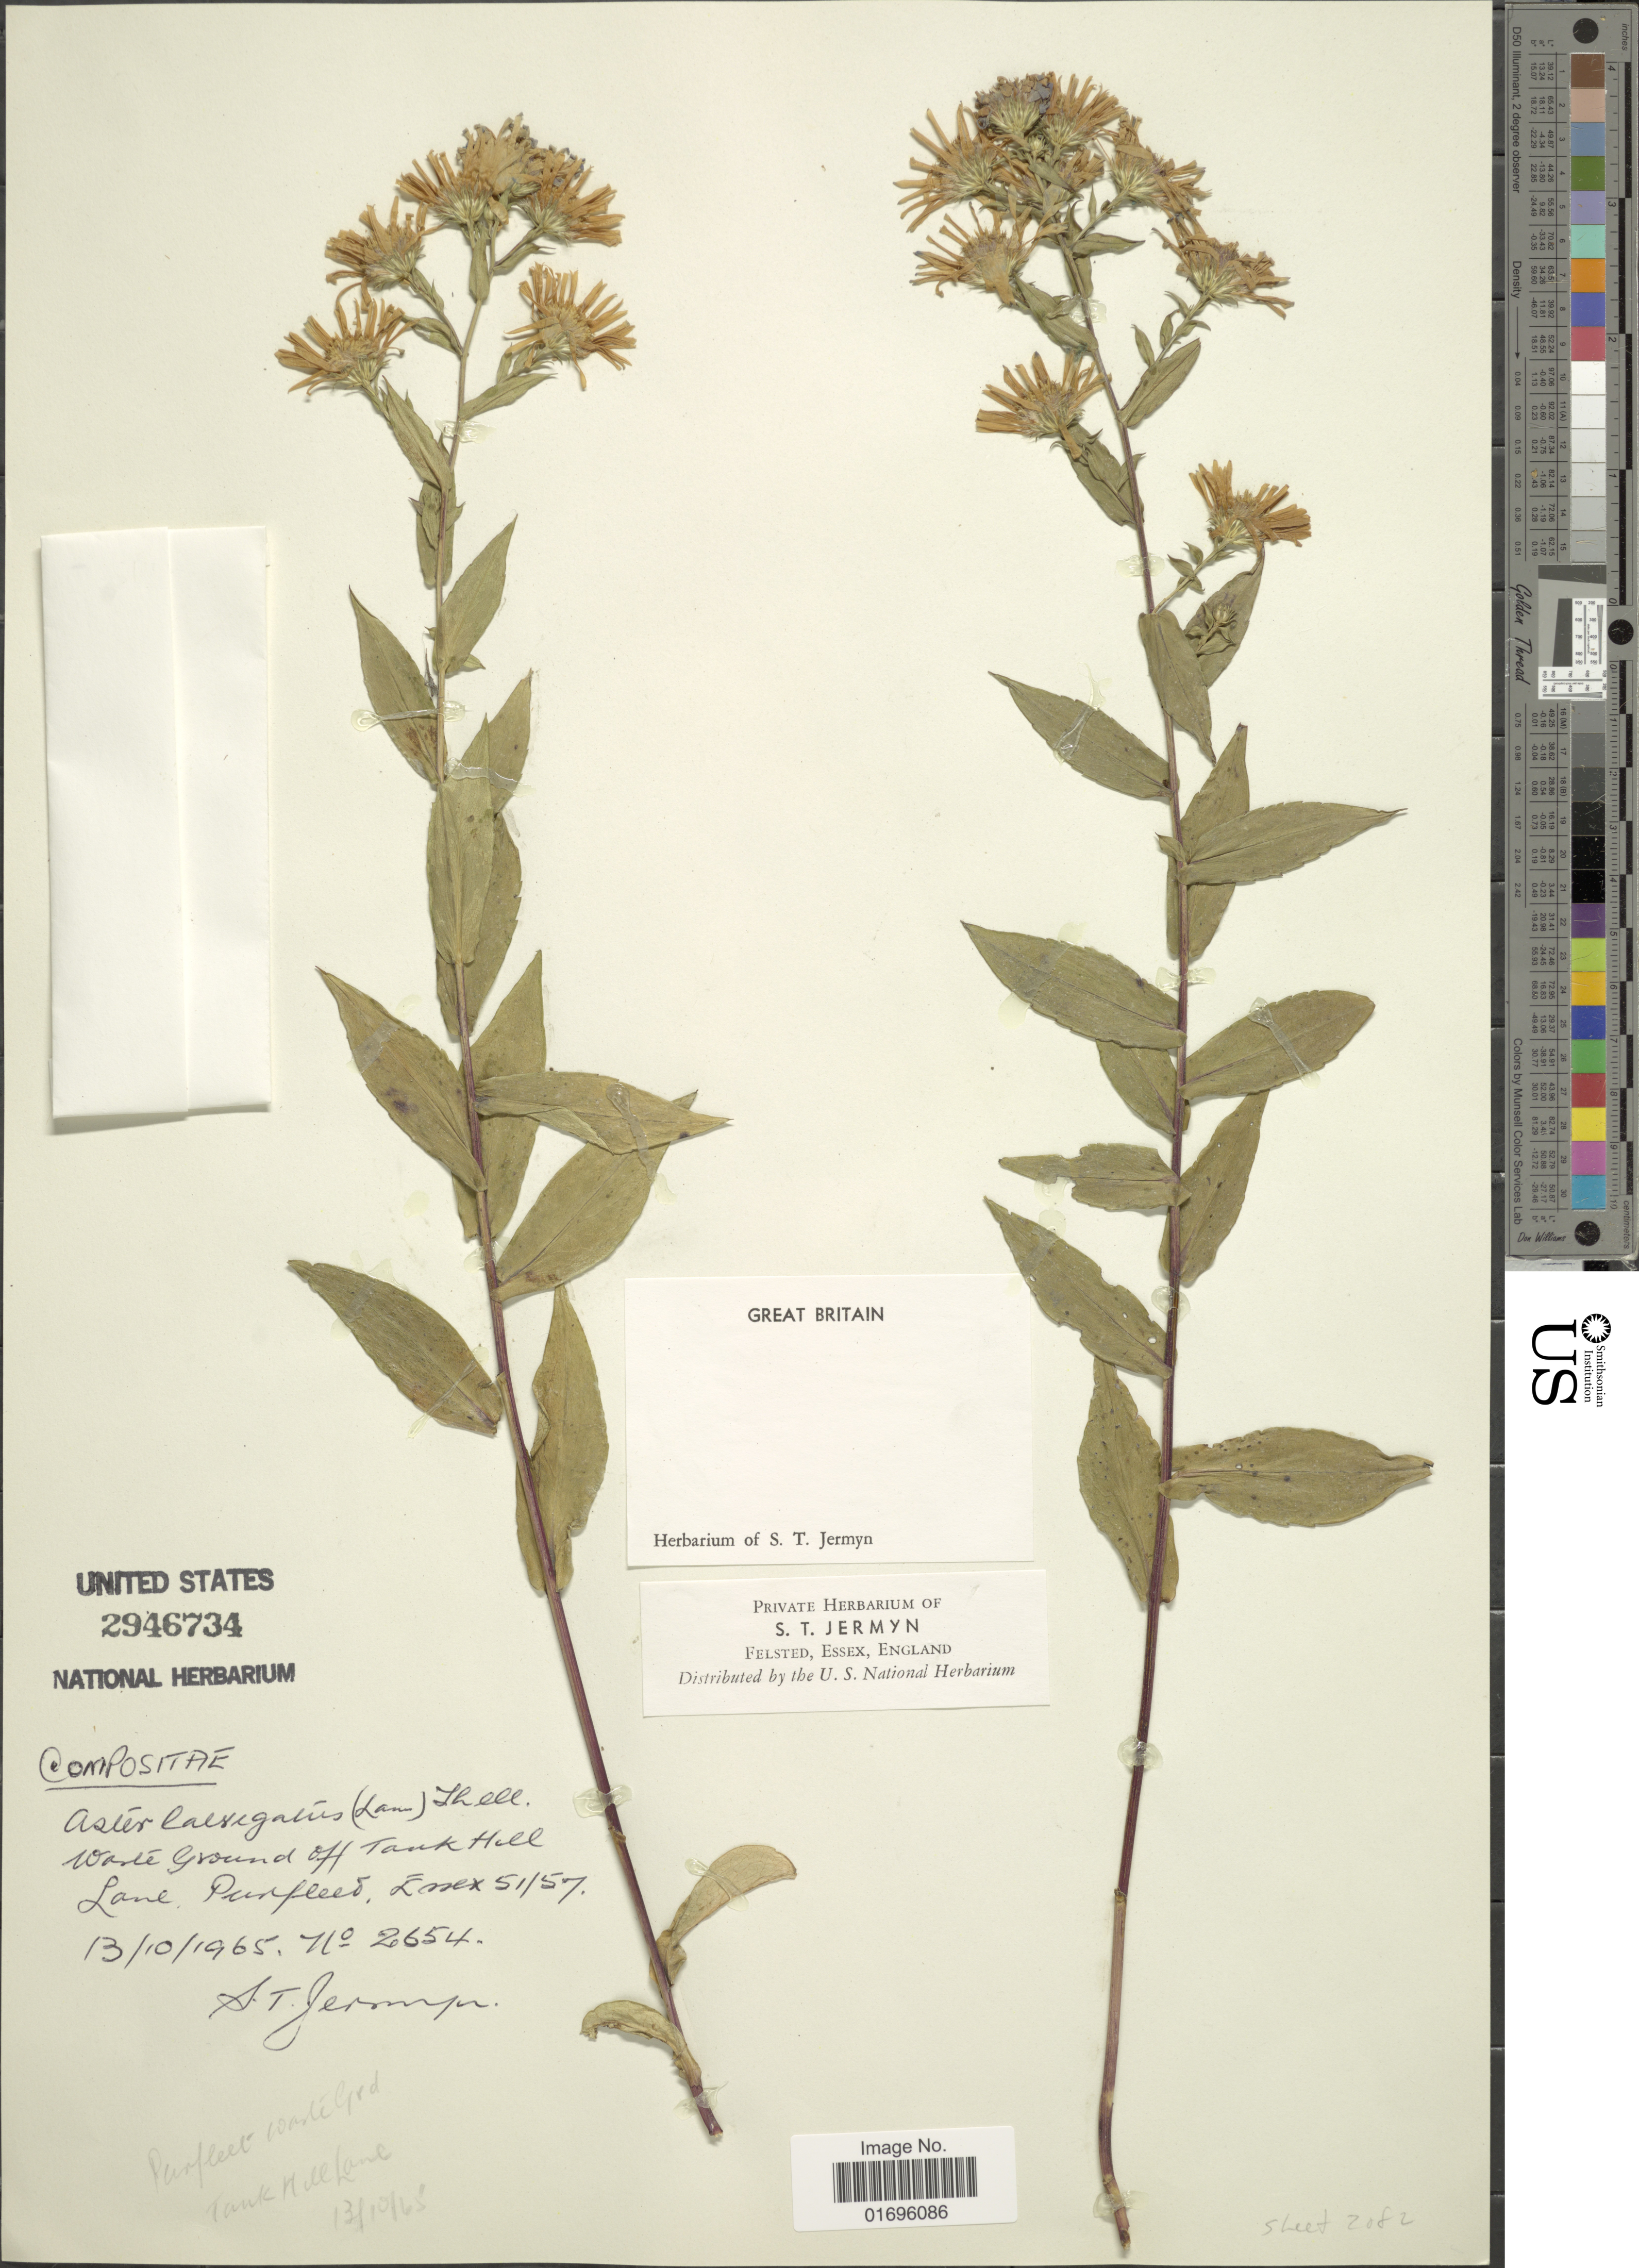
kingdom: Plantae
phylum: Tracheophyta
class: Magnoliopsida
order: Asterales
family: Asteraceae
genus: Aster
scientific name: Aster laevigatus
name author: Lam.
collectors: S. Jermyn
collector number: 2654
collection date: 1965-10-13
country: United Kingdom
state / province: England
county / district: Essex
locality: Waste Ground off Tank Hill Lane, Purfleet Essex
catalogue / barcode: US 2946734